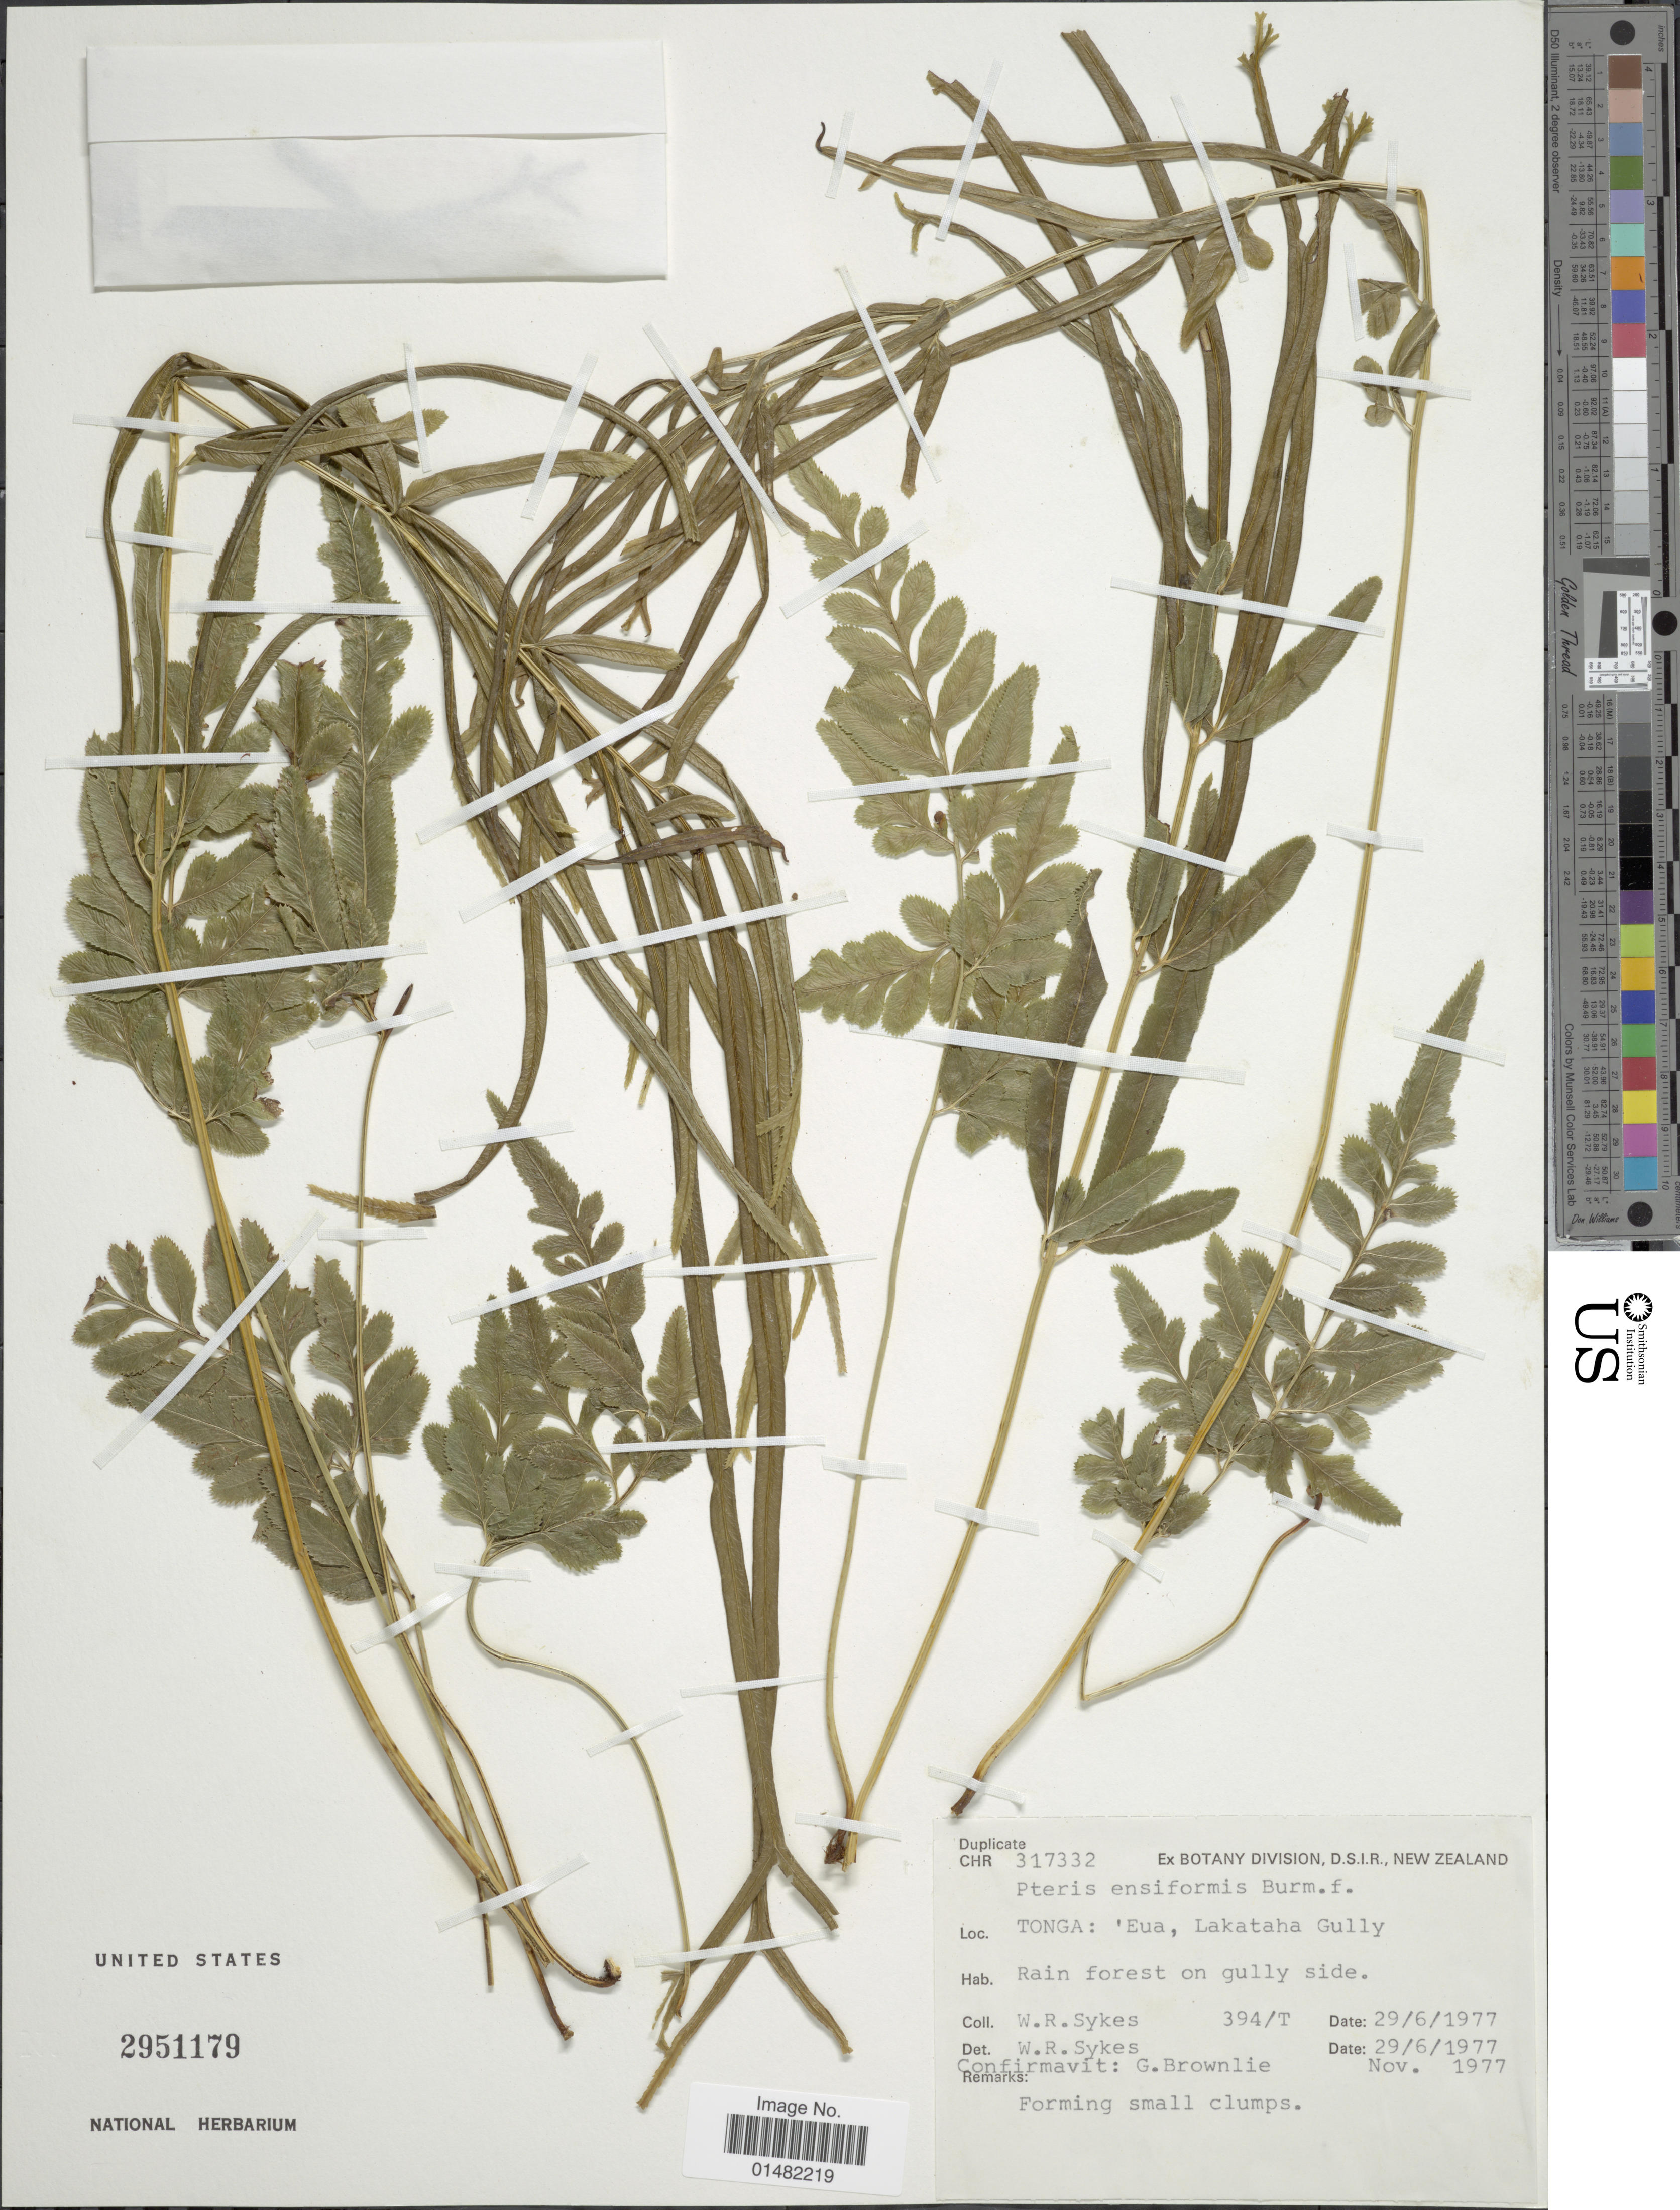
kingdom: Plantae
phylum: Tracheophyta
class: Polypodiopsida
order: Polypodiales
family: Pteridaceae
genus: Pteris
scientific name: Pteris ensiformis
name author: Burm. f.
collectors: W. R. Sykes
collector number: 394/T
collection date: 1977-06-29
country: Tonga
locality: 'Eua, Lakataha Gully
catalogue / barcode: US 2951179